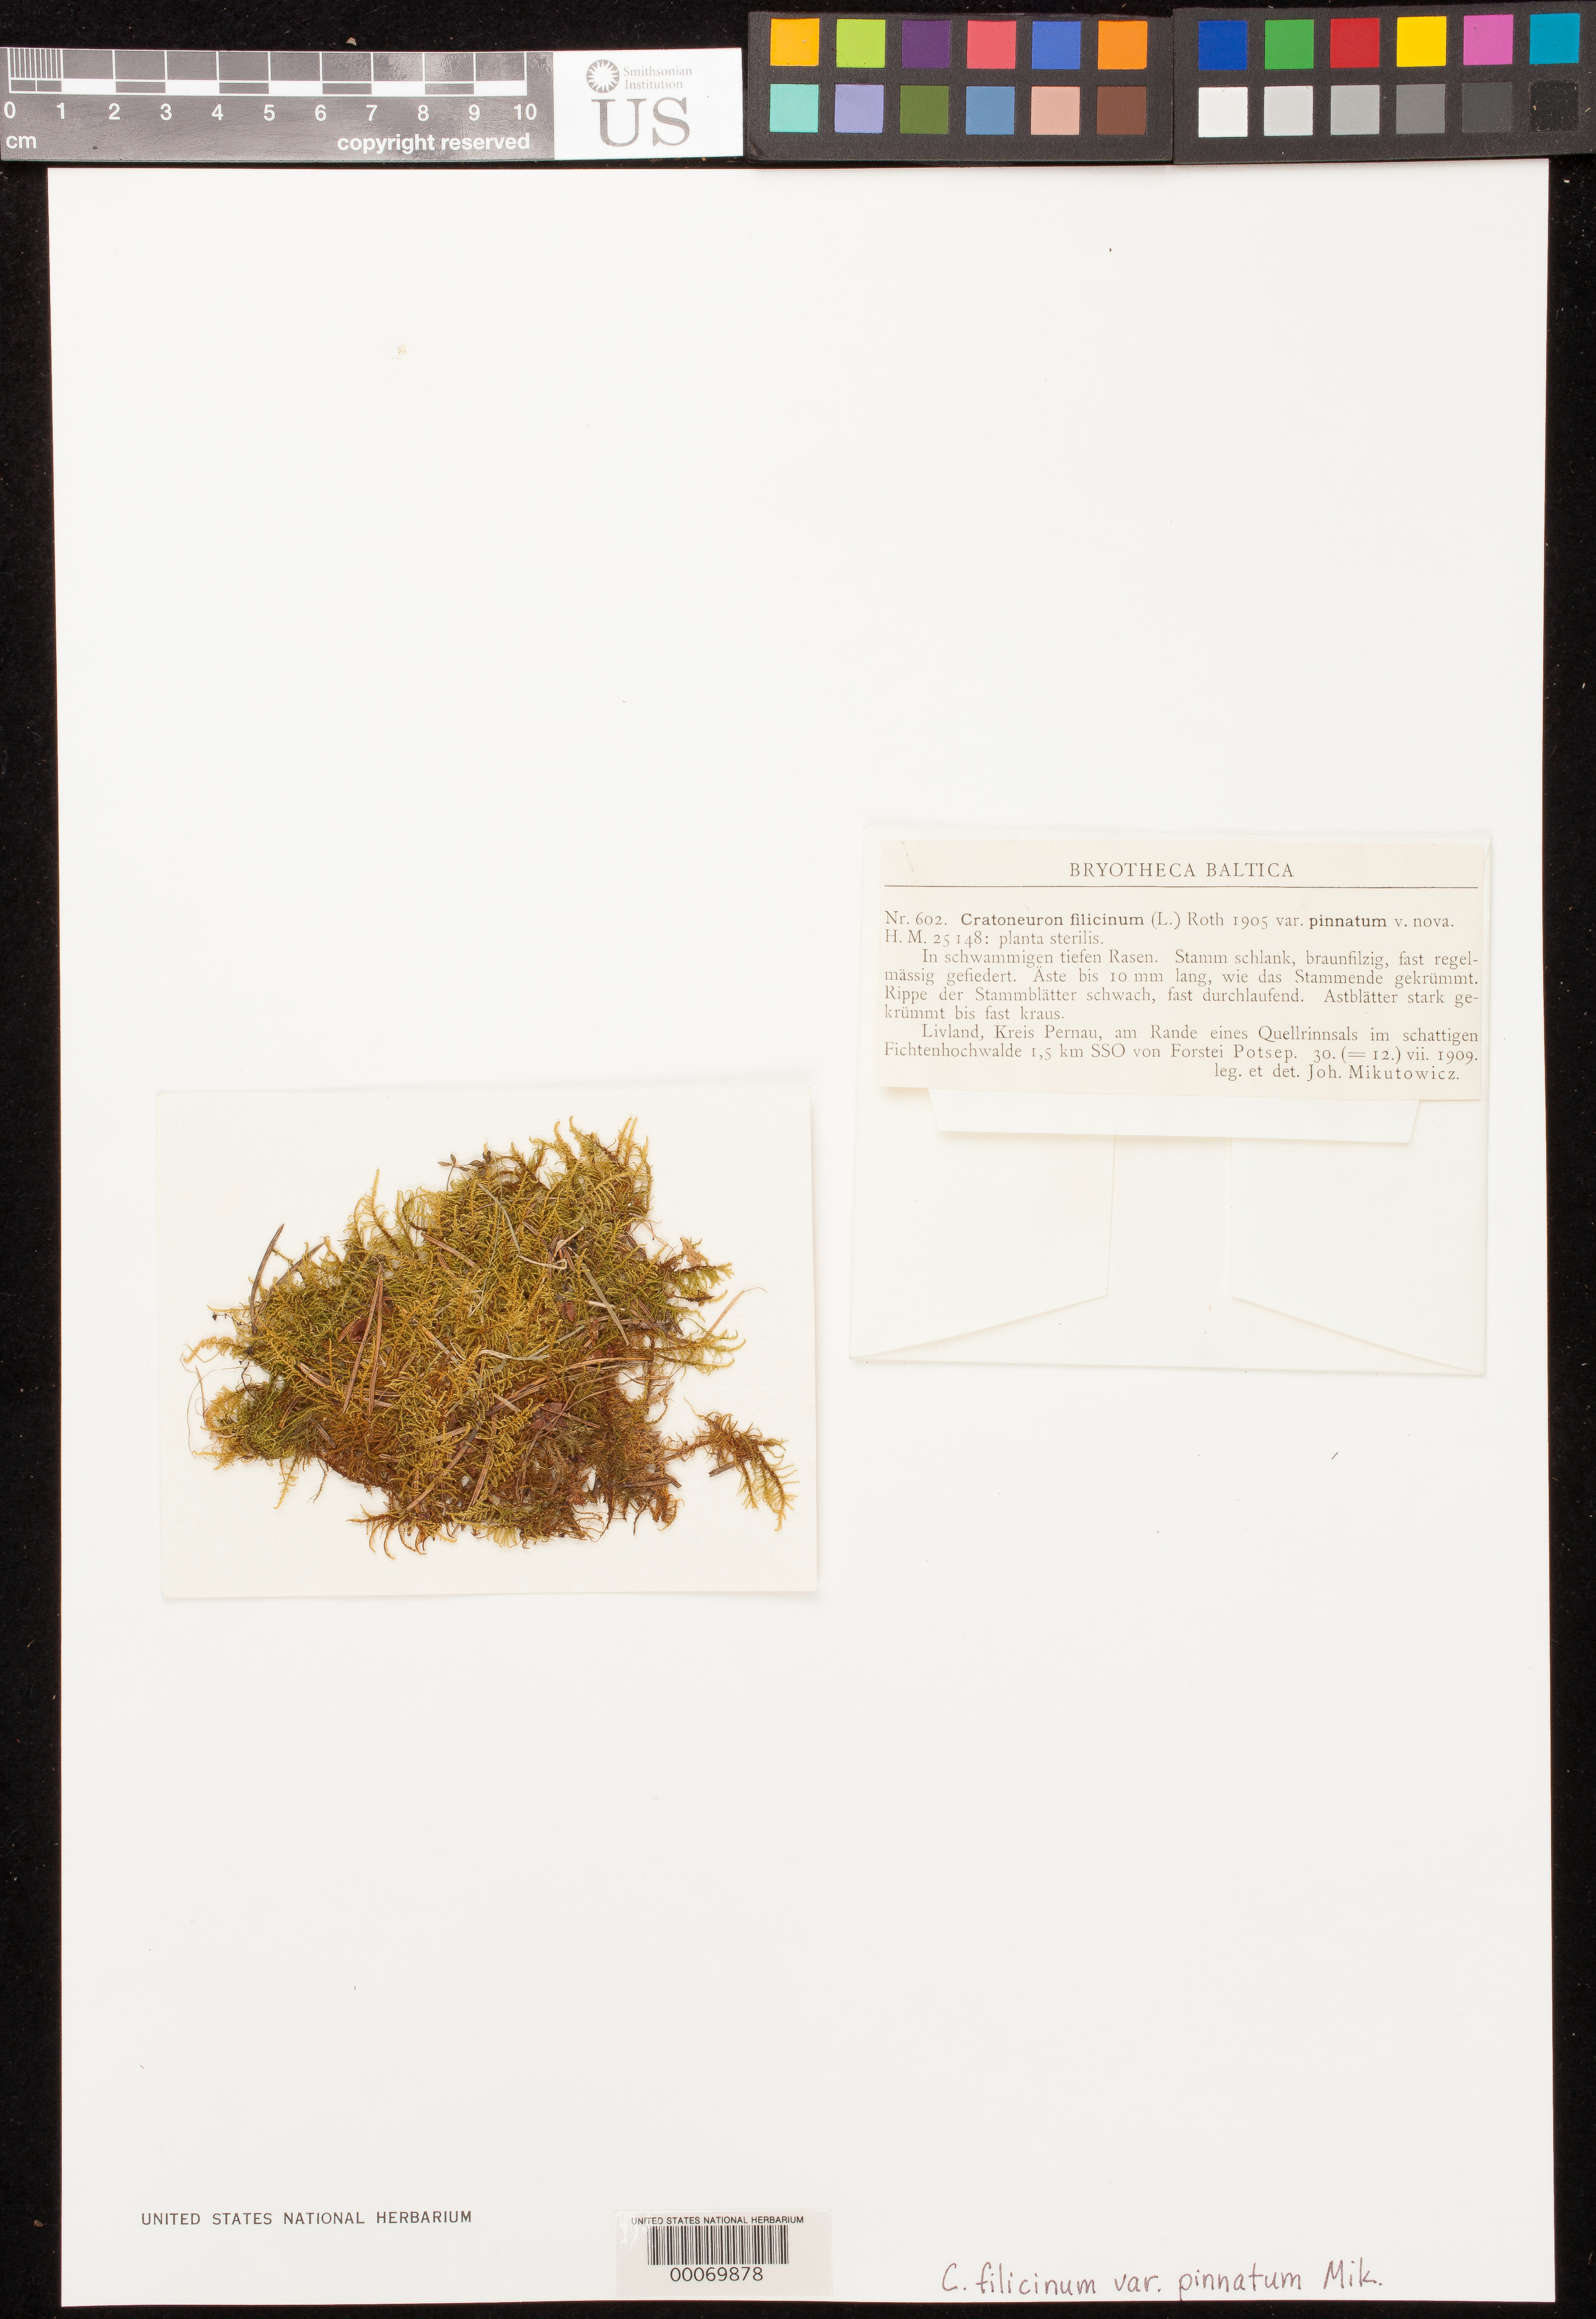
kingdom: Plantae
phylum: Bryophyta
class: Bryopsida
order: Hypnales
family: Amblystegiaceae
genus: Cratoneuron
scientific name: Cratoneuron filicinum var. pinnatum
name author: Mikut.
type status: Isotype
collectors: J. Mikutowicz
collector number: Bryoth. Balt. 602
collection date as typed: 30 Jul 1909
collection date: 1909-07-30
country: Estonia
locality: Area of Parnu, 1.5 km SSE of Forstei Potsep.